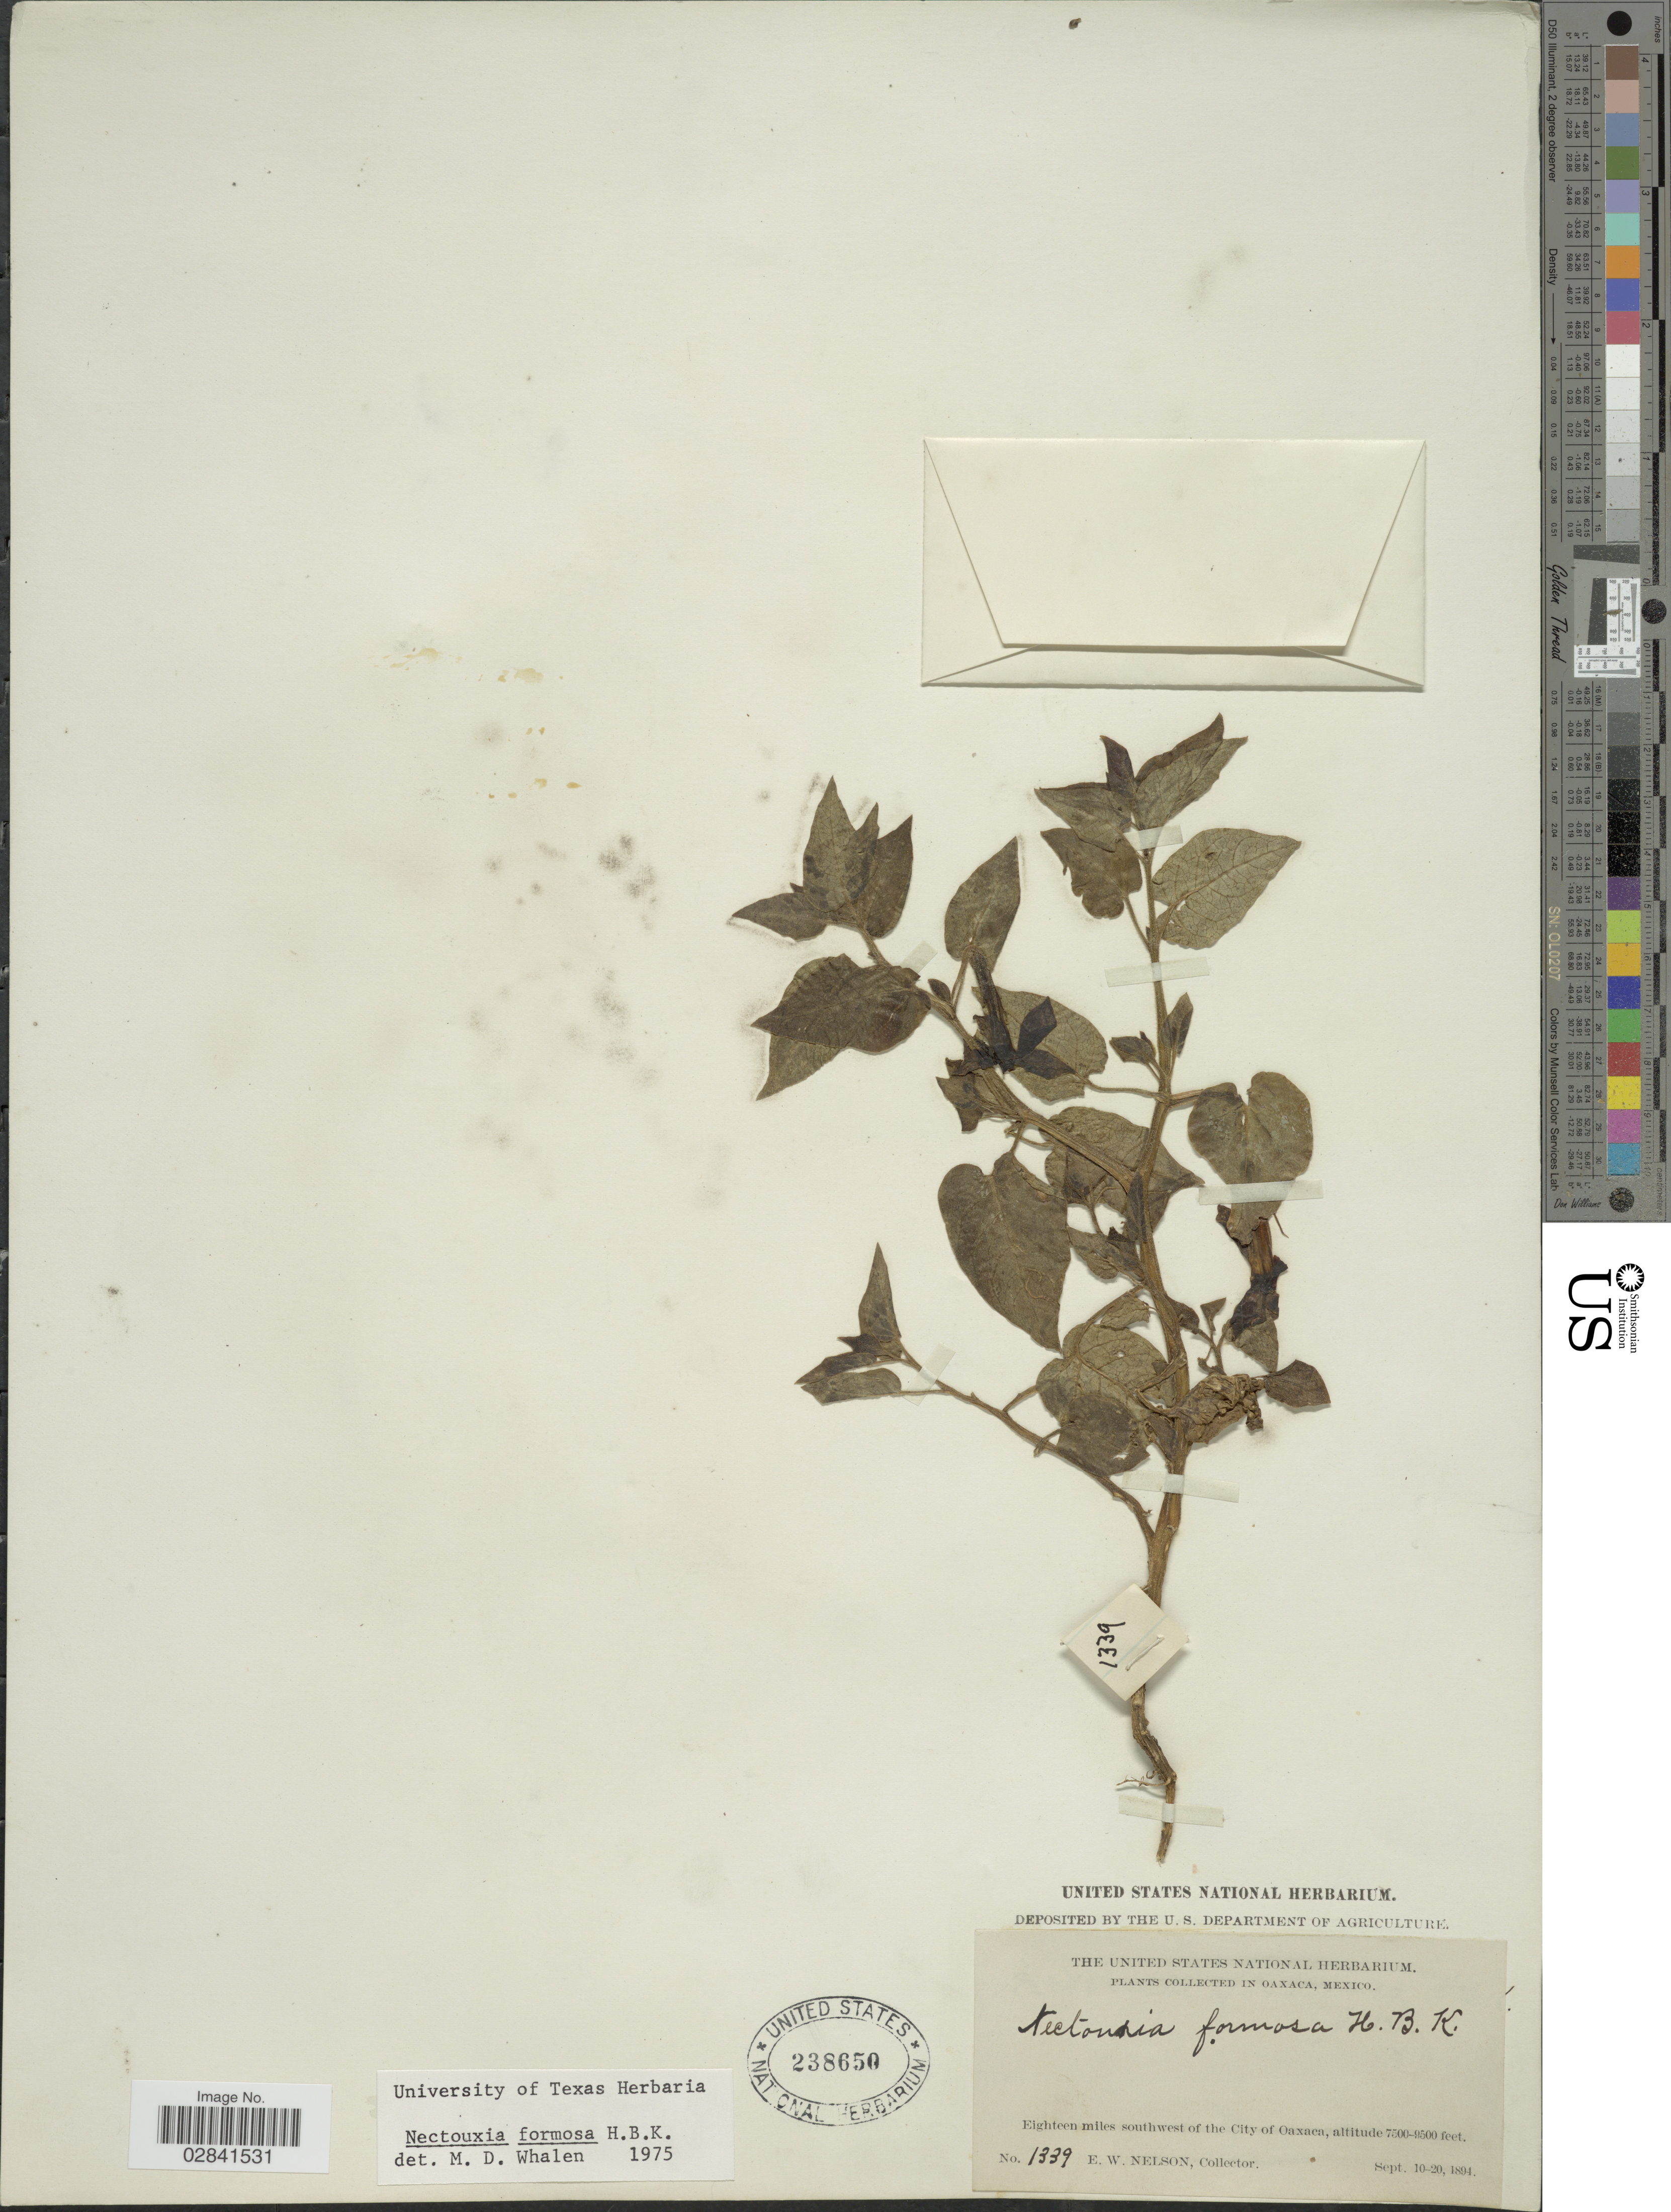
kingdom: Plantae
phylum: Tracheophyta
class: Magnoliopsida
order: Solanales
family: Solanaceae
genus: Nectouxia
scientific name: Nectouxia formosa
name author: Kunth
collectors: E. W. Nelson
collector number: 1339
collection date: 1894-09-10/1894-09-20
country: Mexico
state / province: Oaxaca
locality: Eighteen miles southwest of the City of Oaxaca.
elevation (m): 2286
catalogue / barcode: US 238650